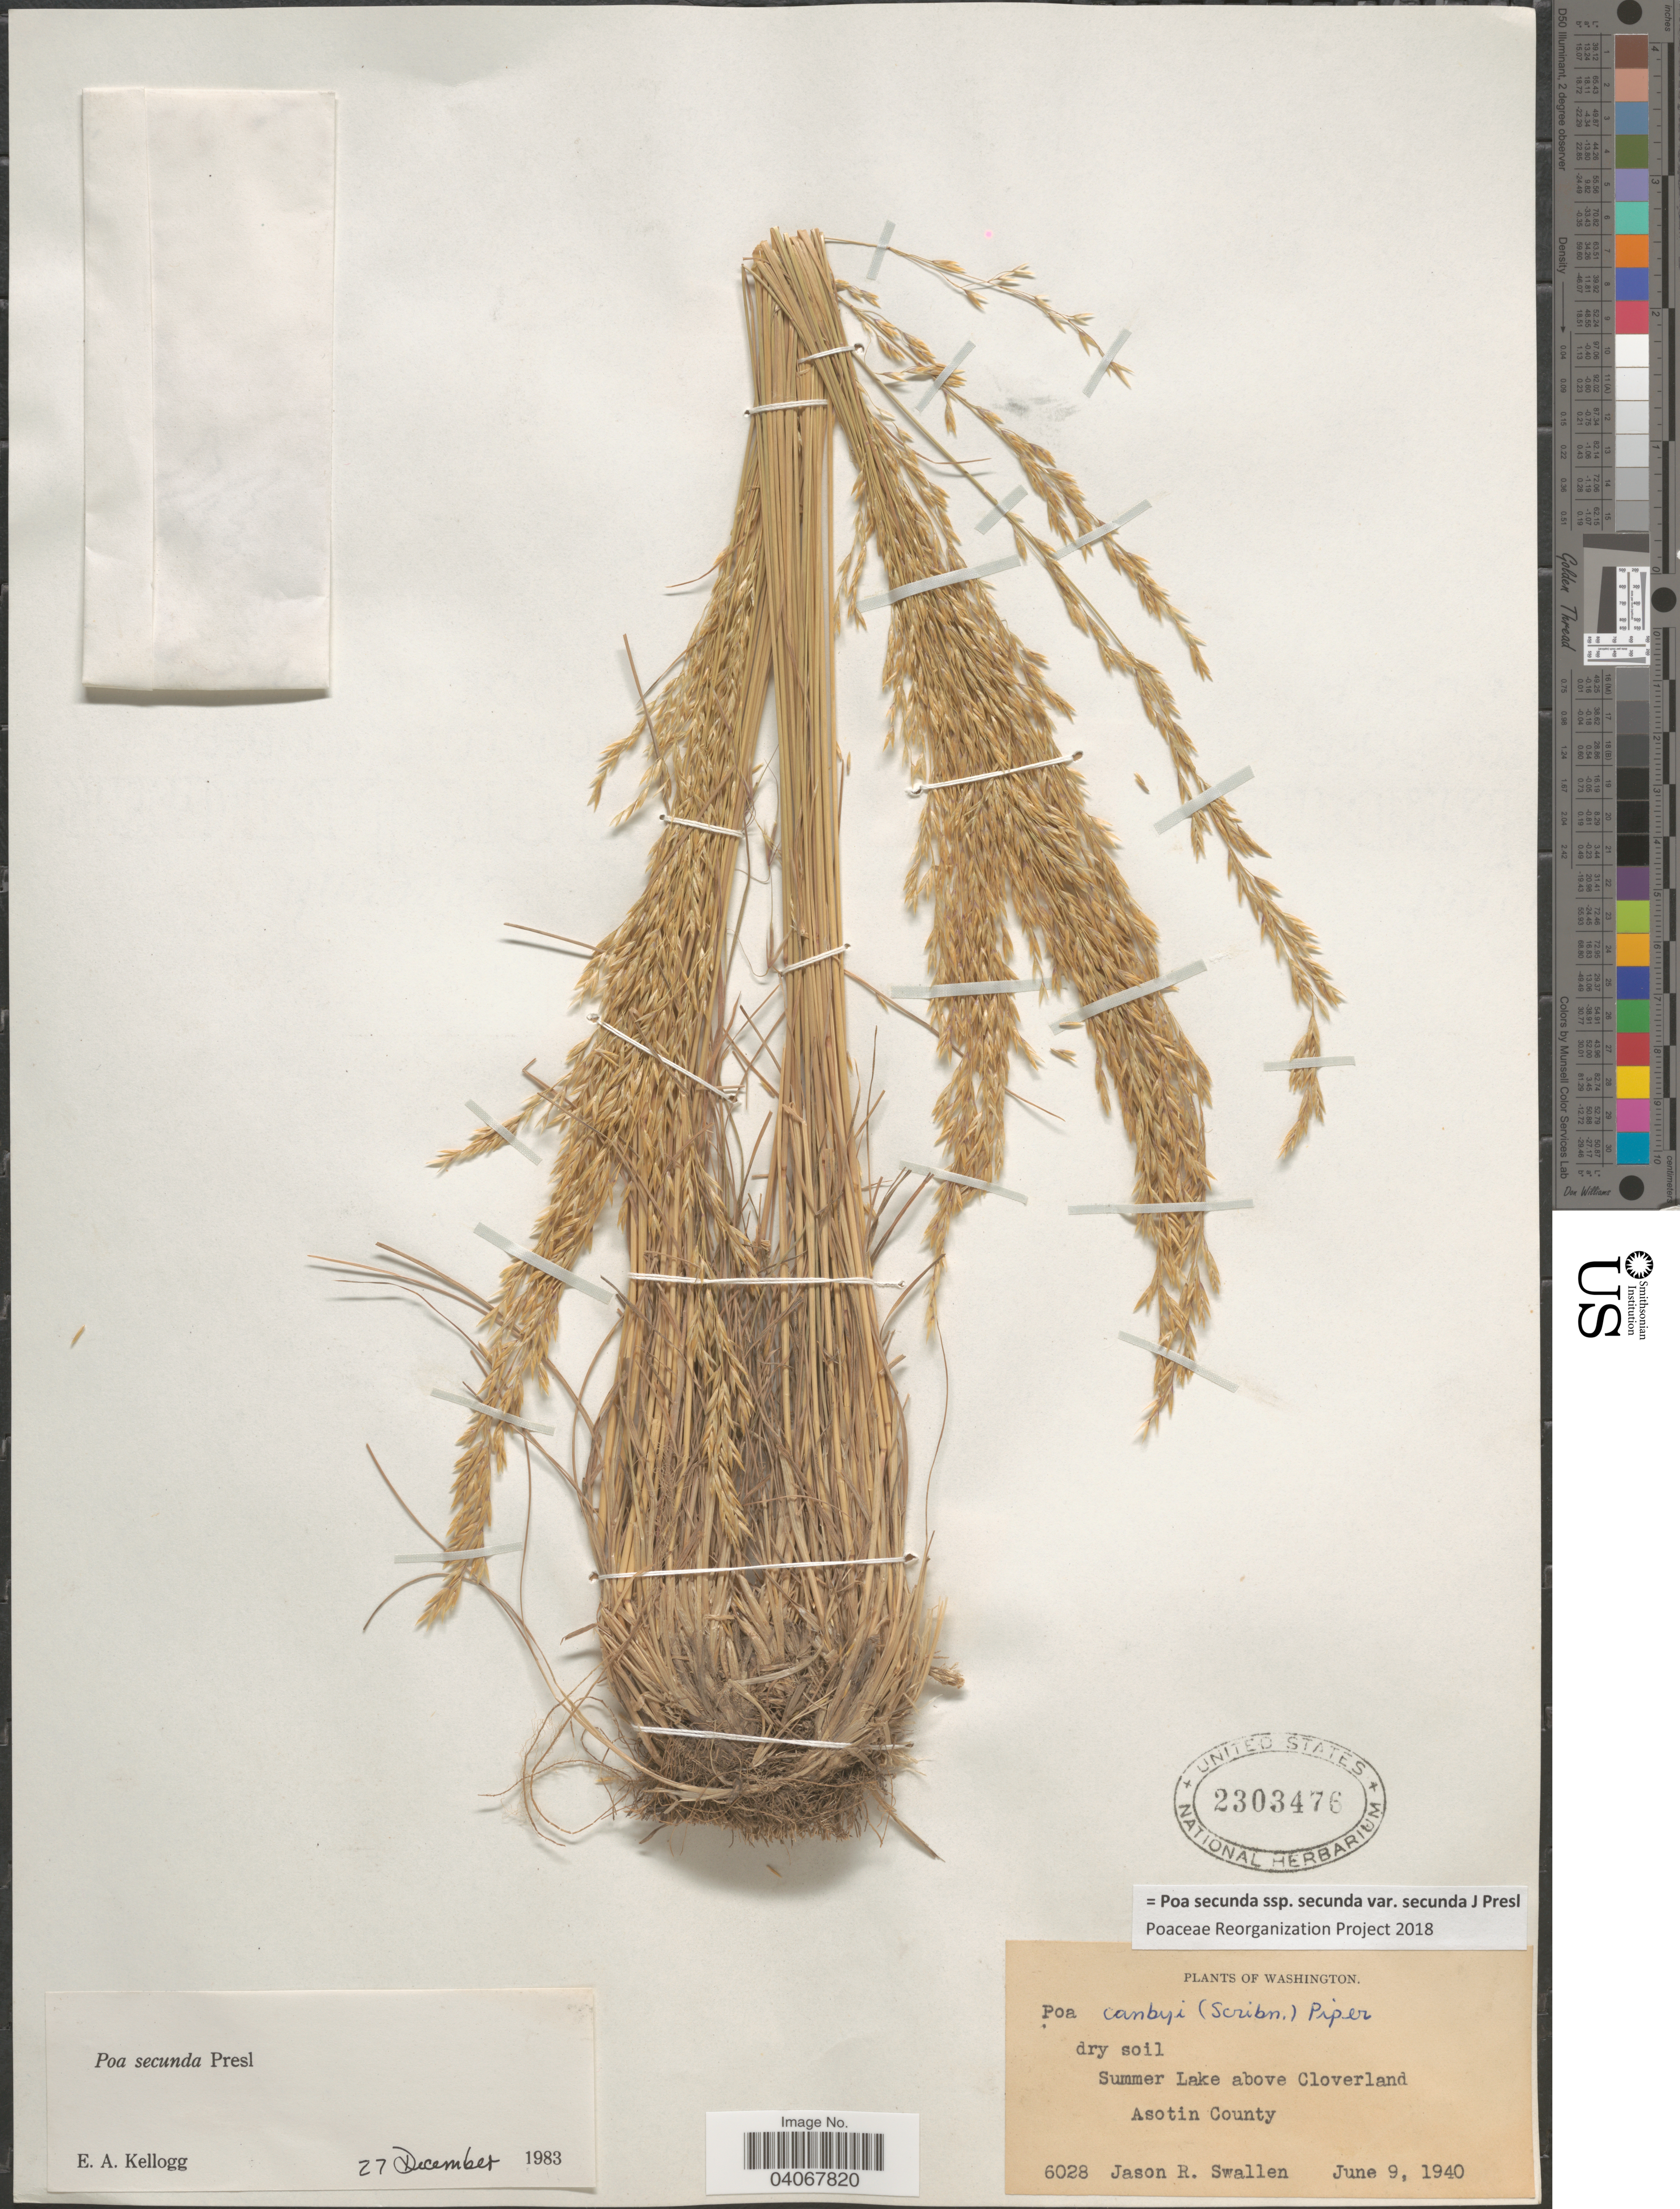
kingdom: Plantae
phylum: Tracheophyta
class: Liliopsida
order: Poales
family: Poaceae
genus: Poa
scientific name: Poa secunda subsp. secunda var. secunda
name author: J. Presl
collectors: J. R. Swallen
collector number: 6028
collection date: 1940-06-09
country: United States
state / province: Washington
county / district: Asotin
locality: Summer Lake above Cloverland. Asotin County.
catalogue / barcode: US 2303476